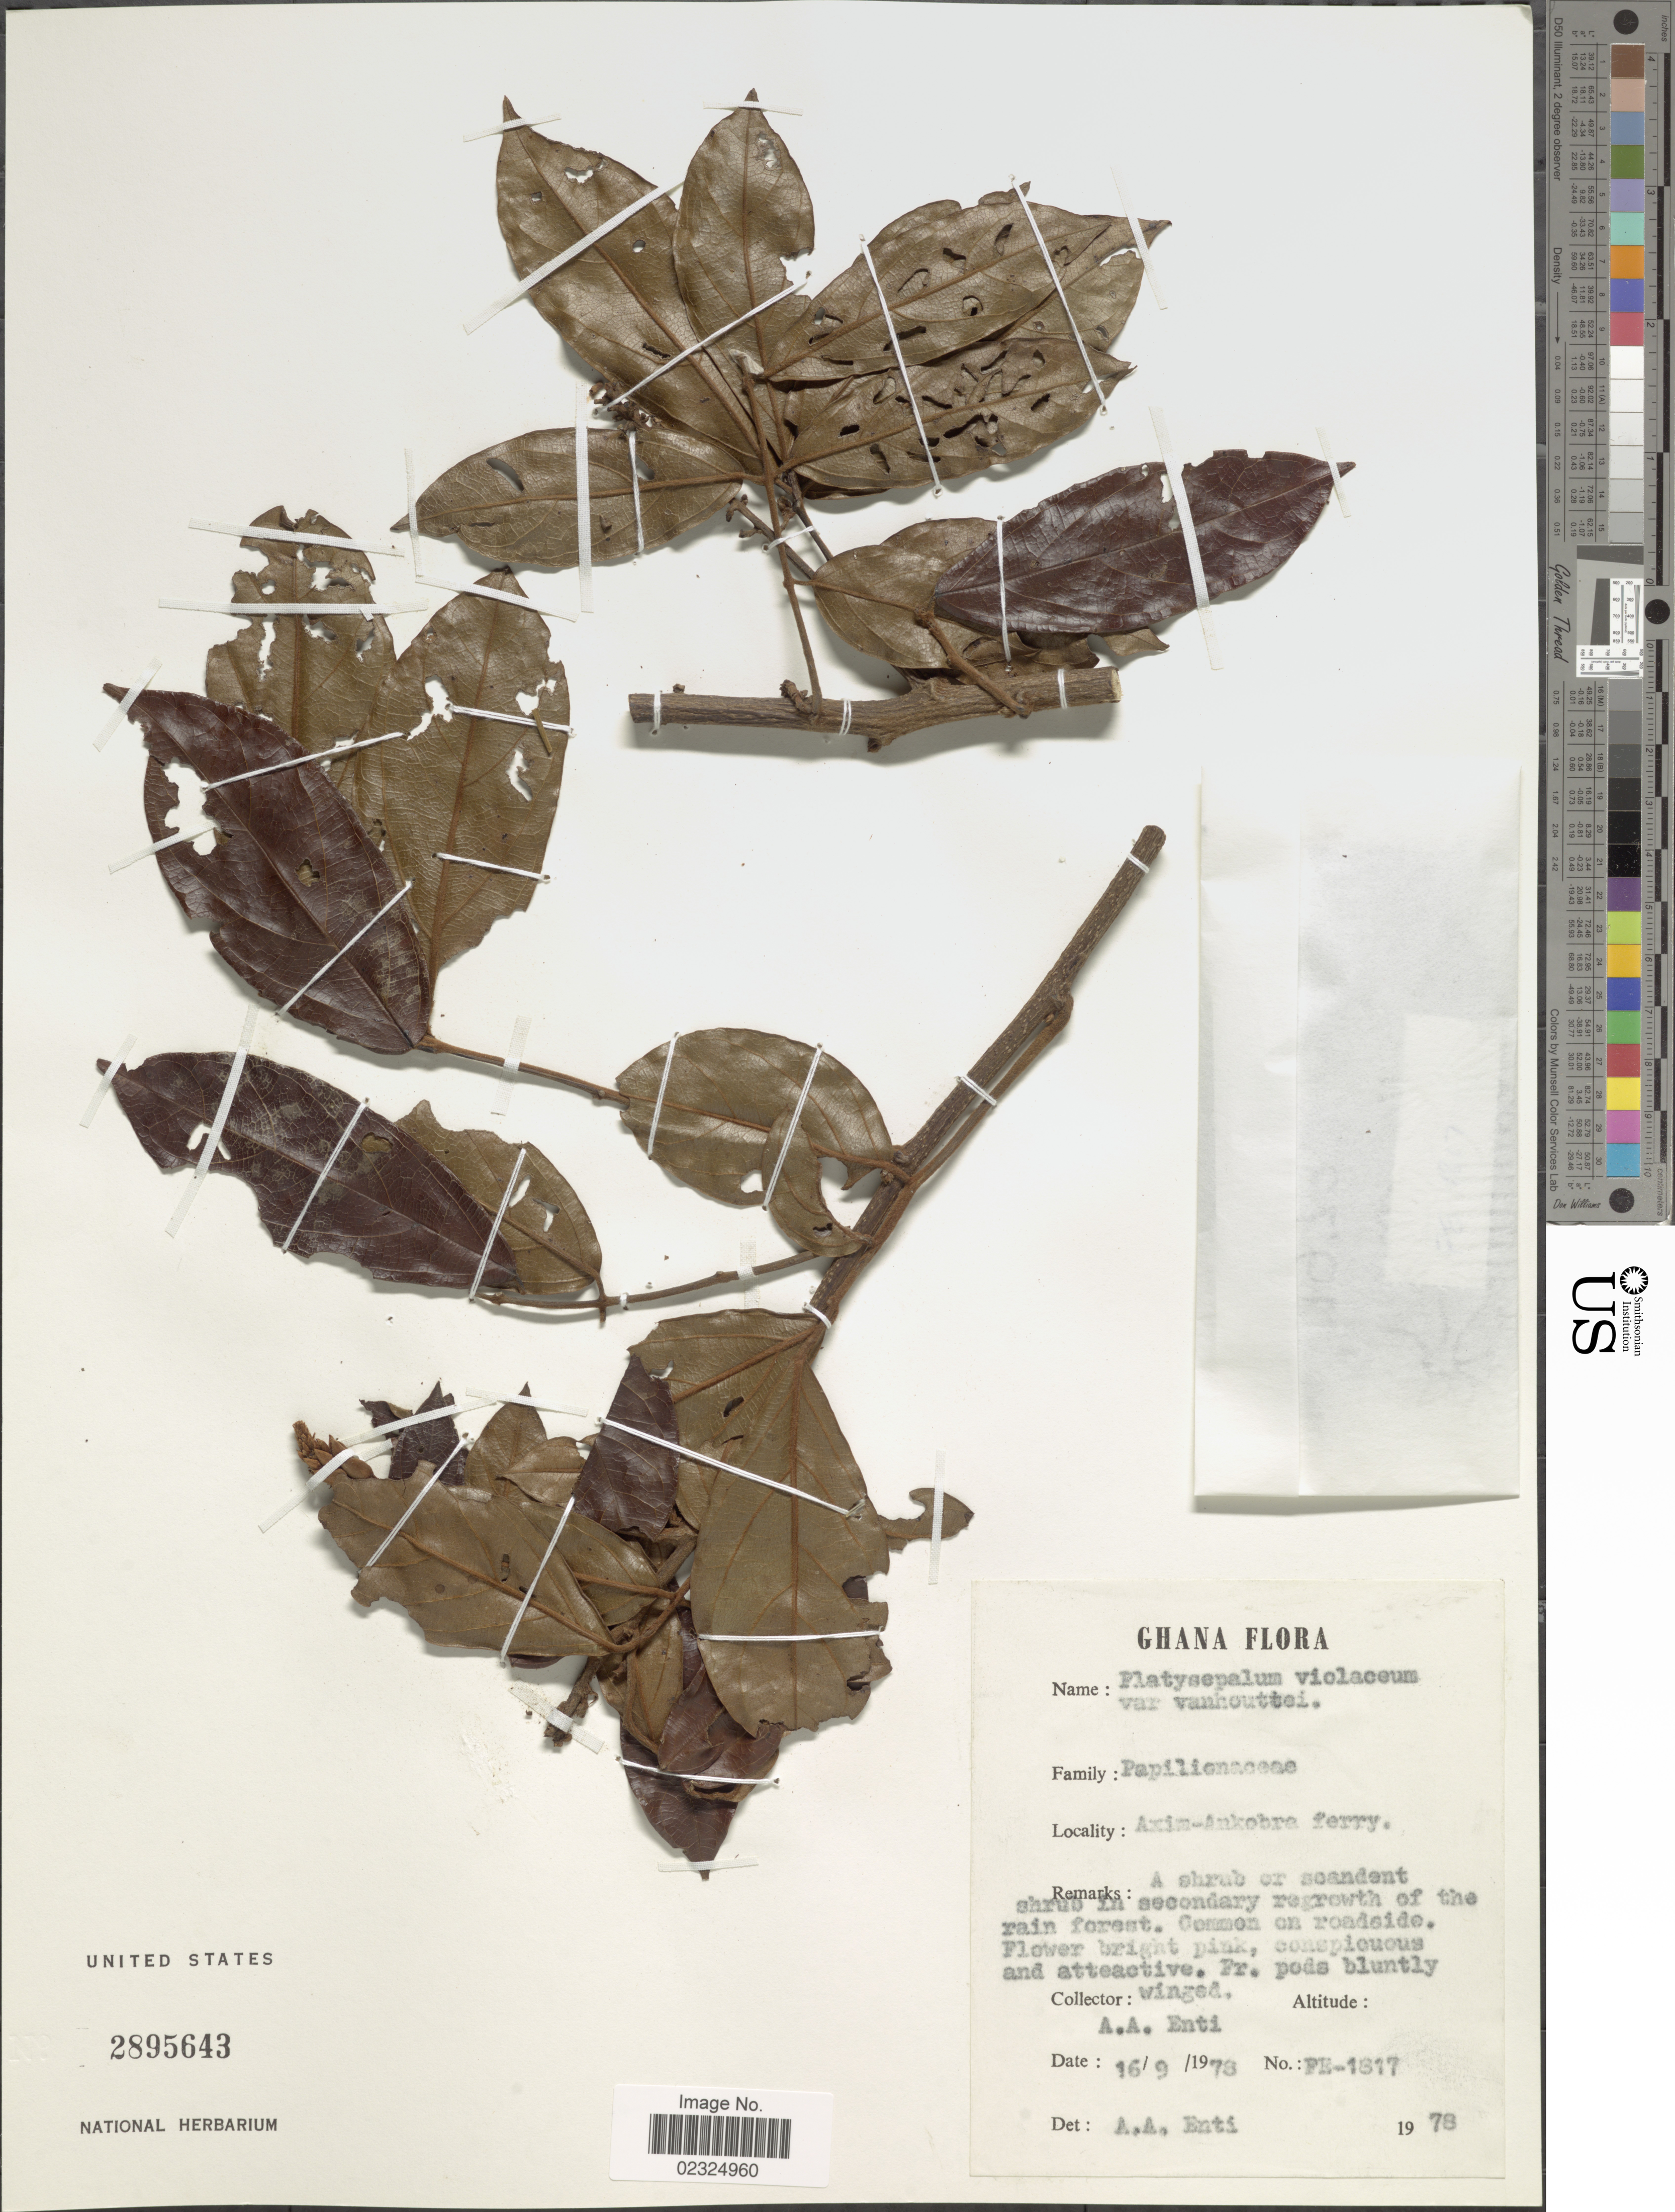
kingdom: Plantae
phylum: Tracheophyta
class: Magnoliopsida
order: Fabales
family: Fabaceae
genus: Platysepalum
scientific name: Platysepalum violaceum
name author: Welw. ex Baker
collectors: A. Enti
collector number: FE-1817*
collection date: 1978-09-16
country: Ghana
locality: Axim-Ankobara ferry, common on roadside.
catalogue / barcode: US 2895643